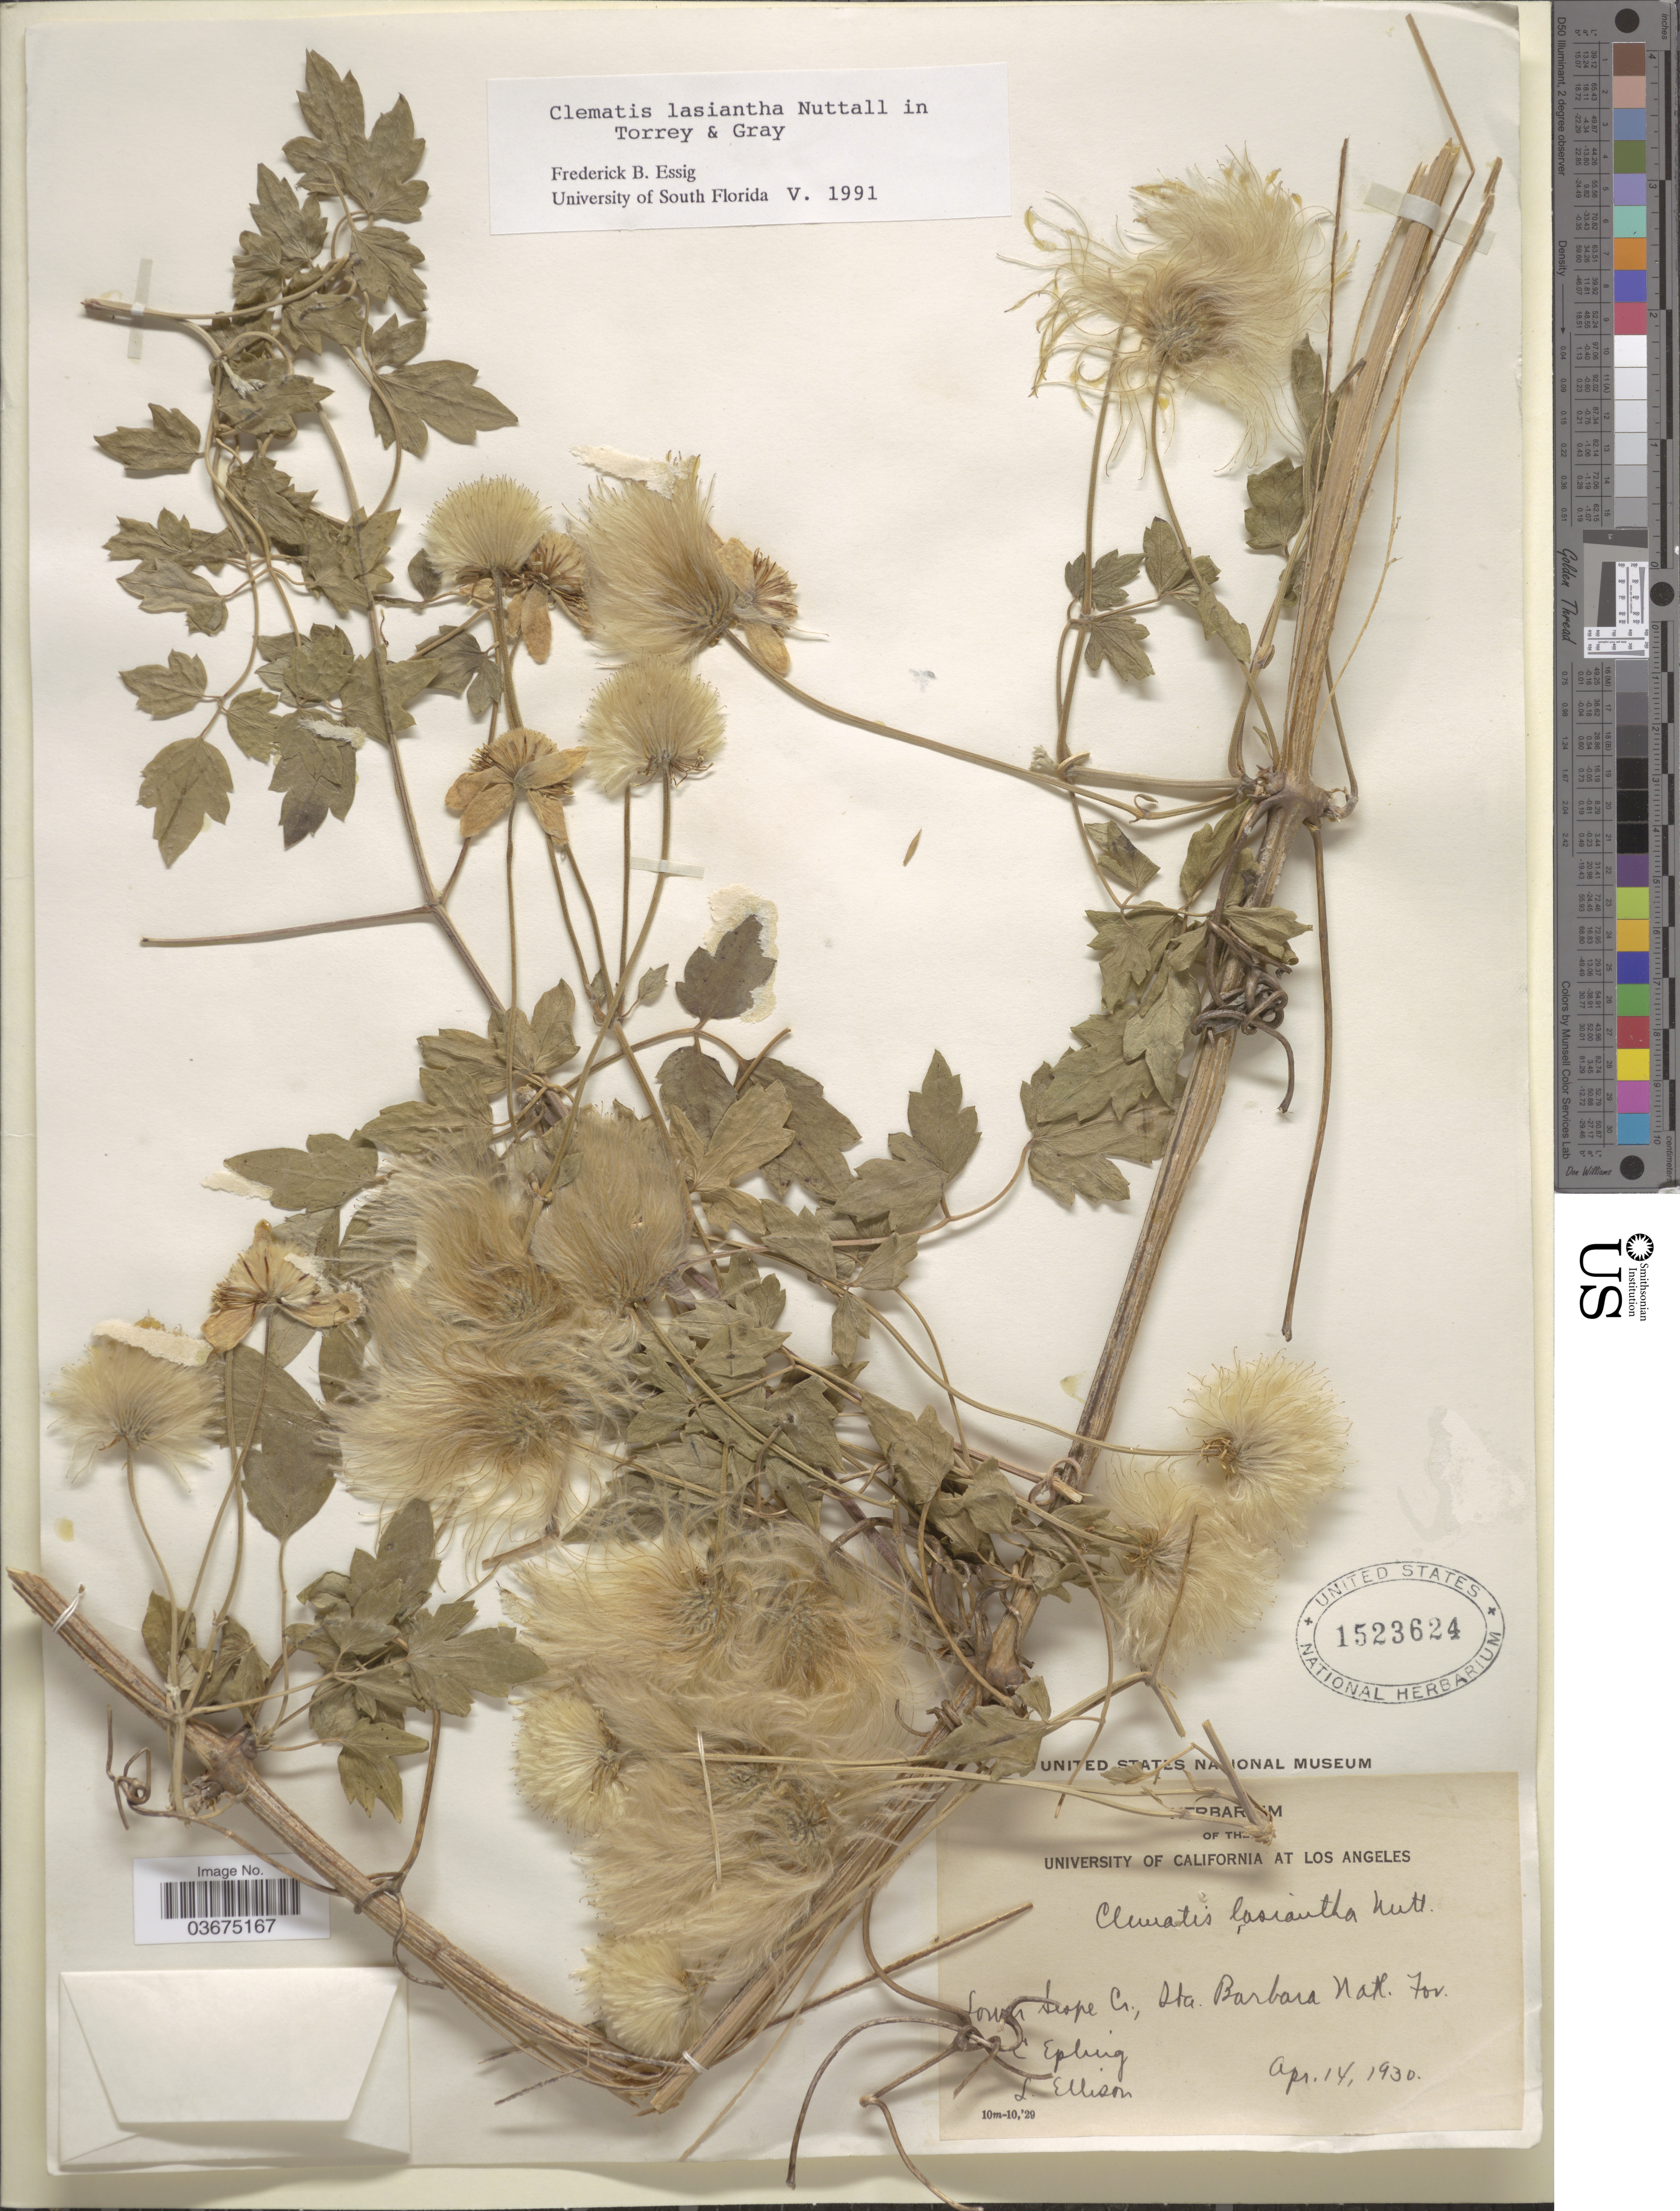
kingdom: Plantae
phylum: Tracheophyta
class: Magnoliopsida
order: Ranunculales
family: Ranunculaceae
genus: Clematis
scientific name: Clematis lasiantha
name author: Nutt.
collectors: C. C. Epling & L. Ellison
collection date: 1930-04-14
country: United States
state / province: California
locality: South slope Cr., Sta Barbara Natl. For.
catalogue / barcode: US 1523624